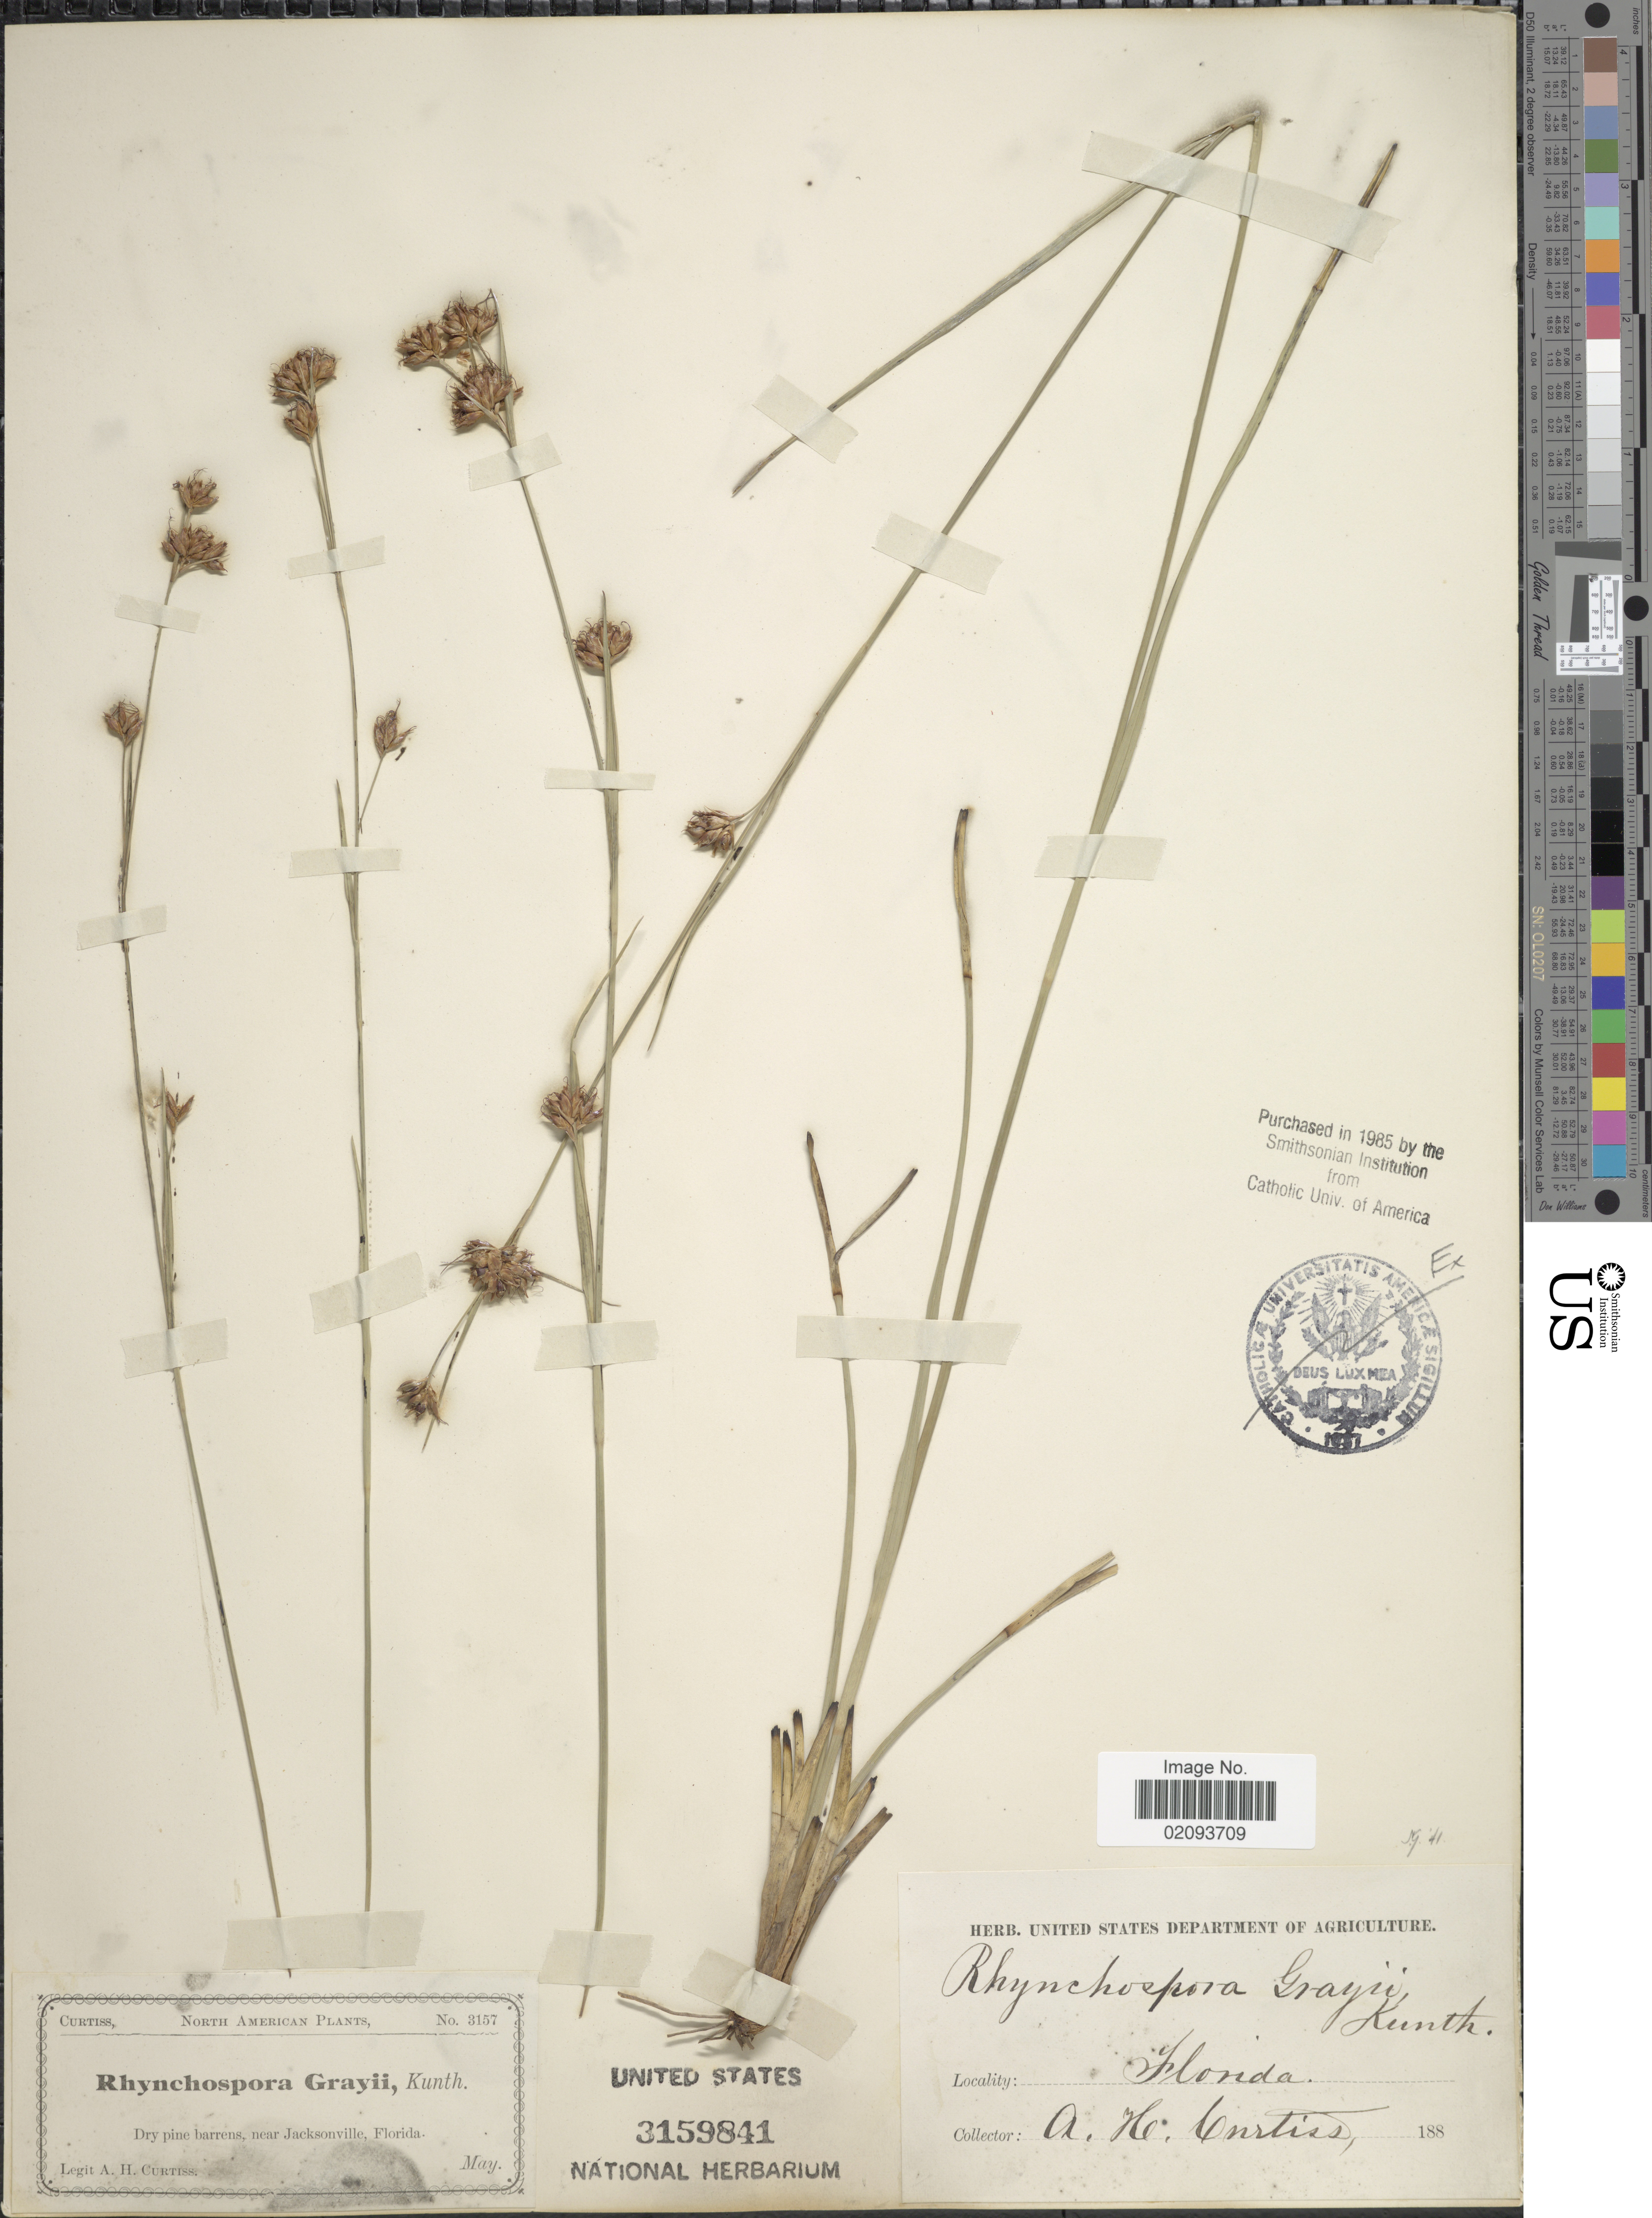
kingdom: Plantae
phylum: Tracheophyta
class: Liliopsida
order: Poales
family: Cyperaceae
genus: Rhynchospora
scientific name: Rhynchospora grayi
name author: Kunth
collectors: A. H. Curtiss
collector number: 3157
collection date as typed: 188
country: United States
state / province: Florida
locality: Dry pine barrens, near Jacksonville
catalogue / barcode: US 3159841